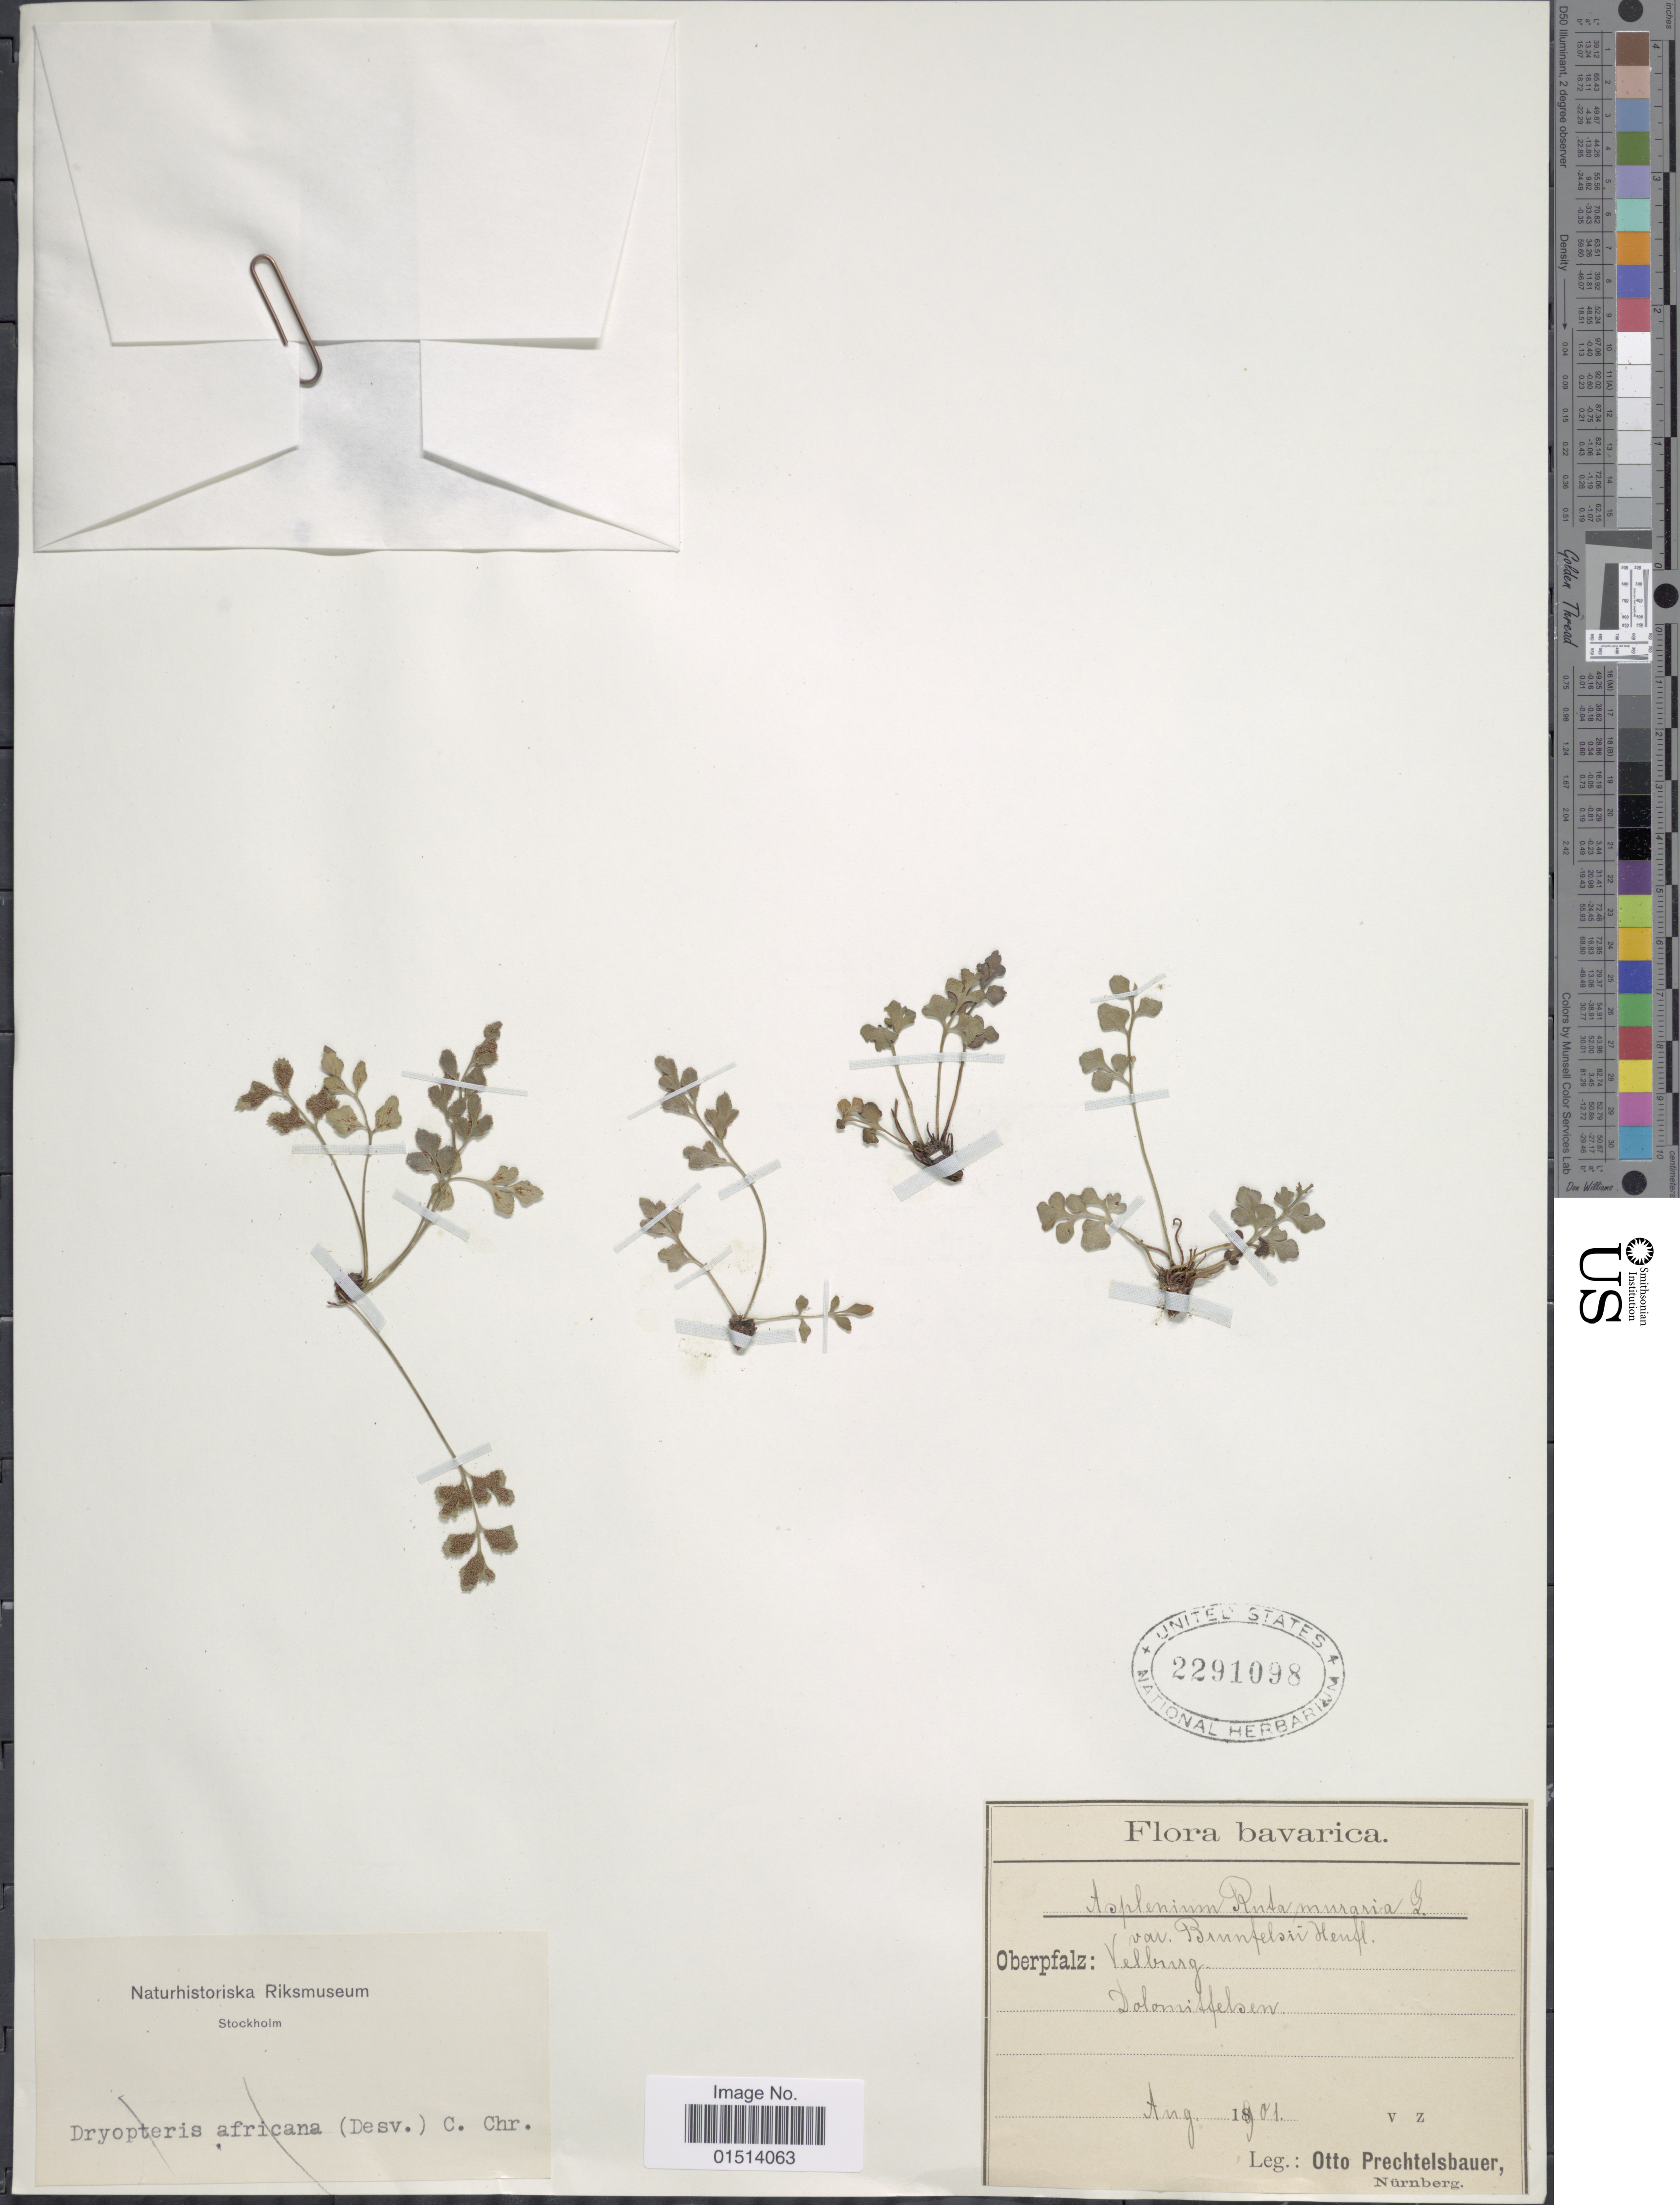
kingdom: Plantae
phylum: Tracheophyta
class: Polypodiopsida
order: Polypodiales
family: Aspleniaceae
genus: Asplenium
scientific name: Asplenium ruta-muraria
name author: L.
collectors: O. Prechtelsbauer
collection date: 1901-08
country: Germany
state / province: Bayern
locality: Bavarica, Oberpfalz: Velbrug, Dolonnifelsen [interpreted]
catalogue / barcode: US 2291098